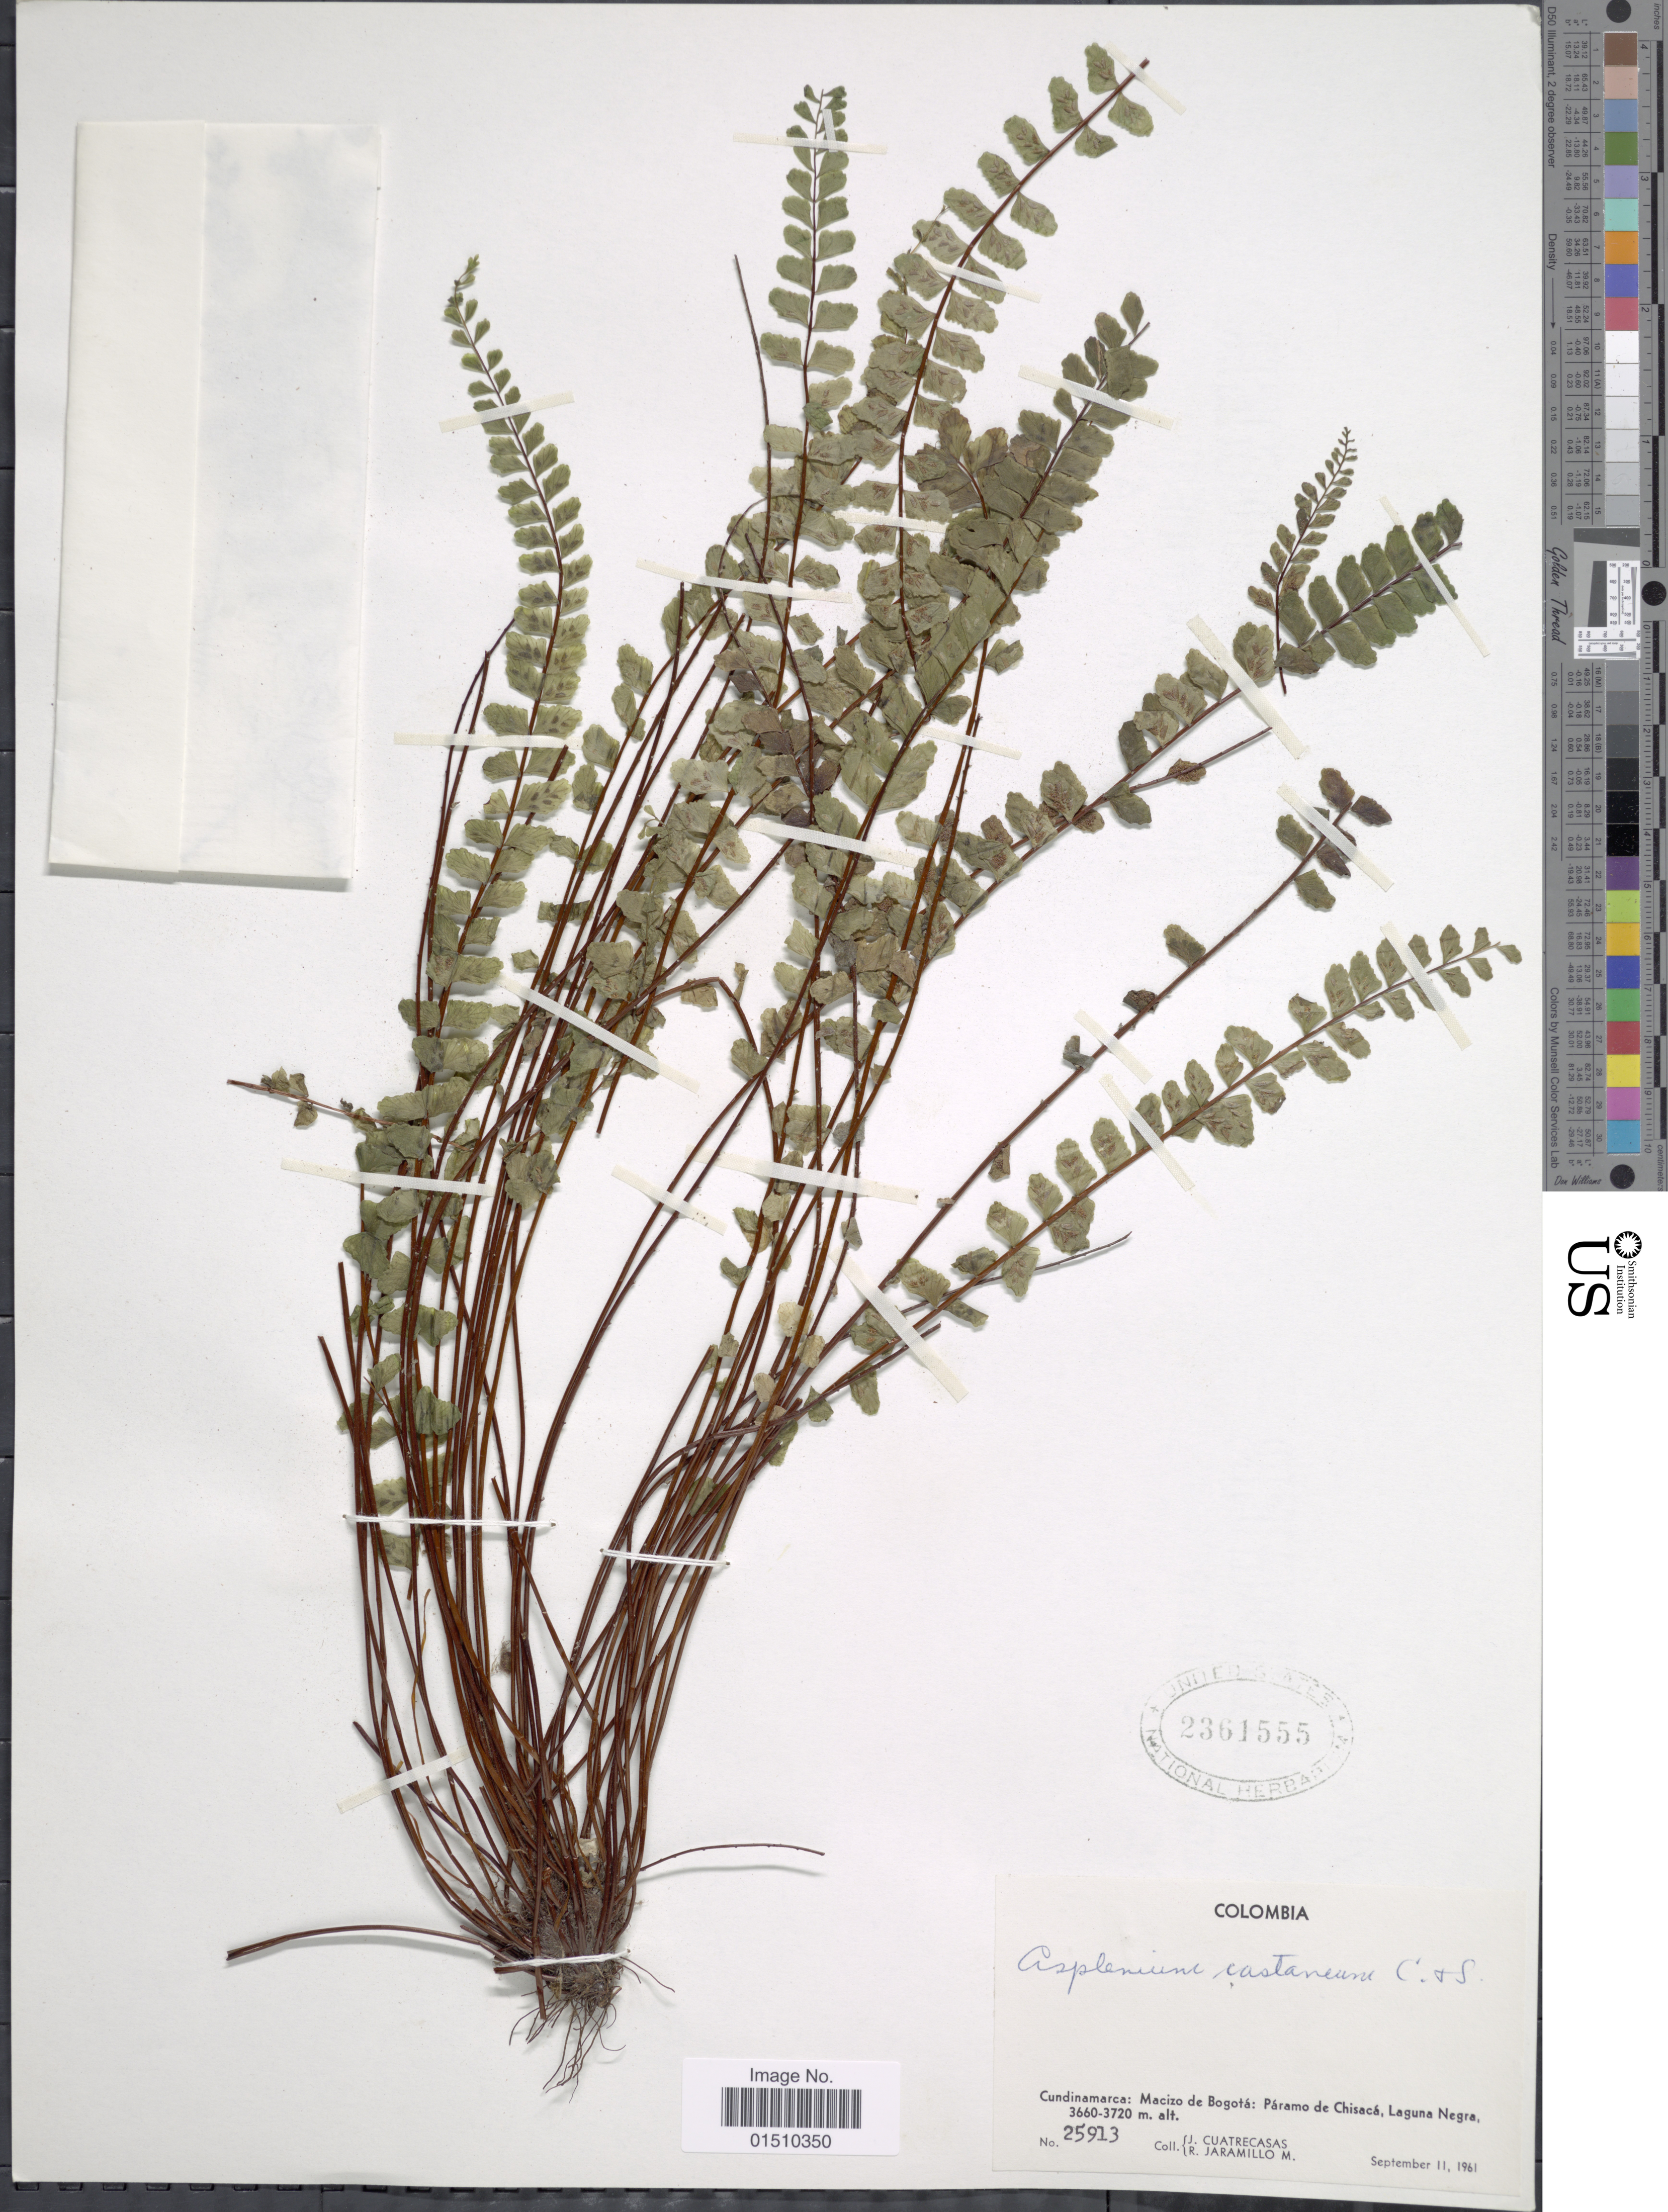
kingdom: Plantae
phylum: Tracheophyta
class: Polypodiopsida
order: Polypodiales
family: Aspleniaceae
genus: Asplenium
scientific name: Asplenium castaneum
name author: Schltdl. & Cham.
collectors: J. Cuatrecasas & R. Jaramillo M.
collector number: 25913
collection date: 1961-09-11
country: Colombia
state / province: Cundinamarca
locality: Colombia, Macizo de Bogota: Paramo de Chisaca, Laguna Negra.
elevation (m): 3660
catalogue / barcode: US 2361555